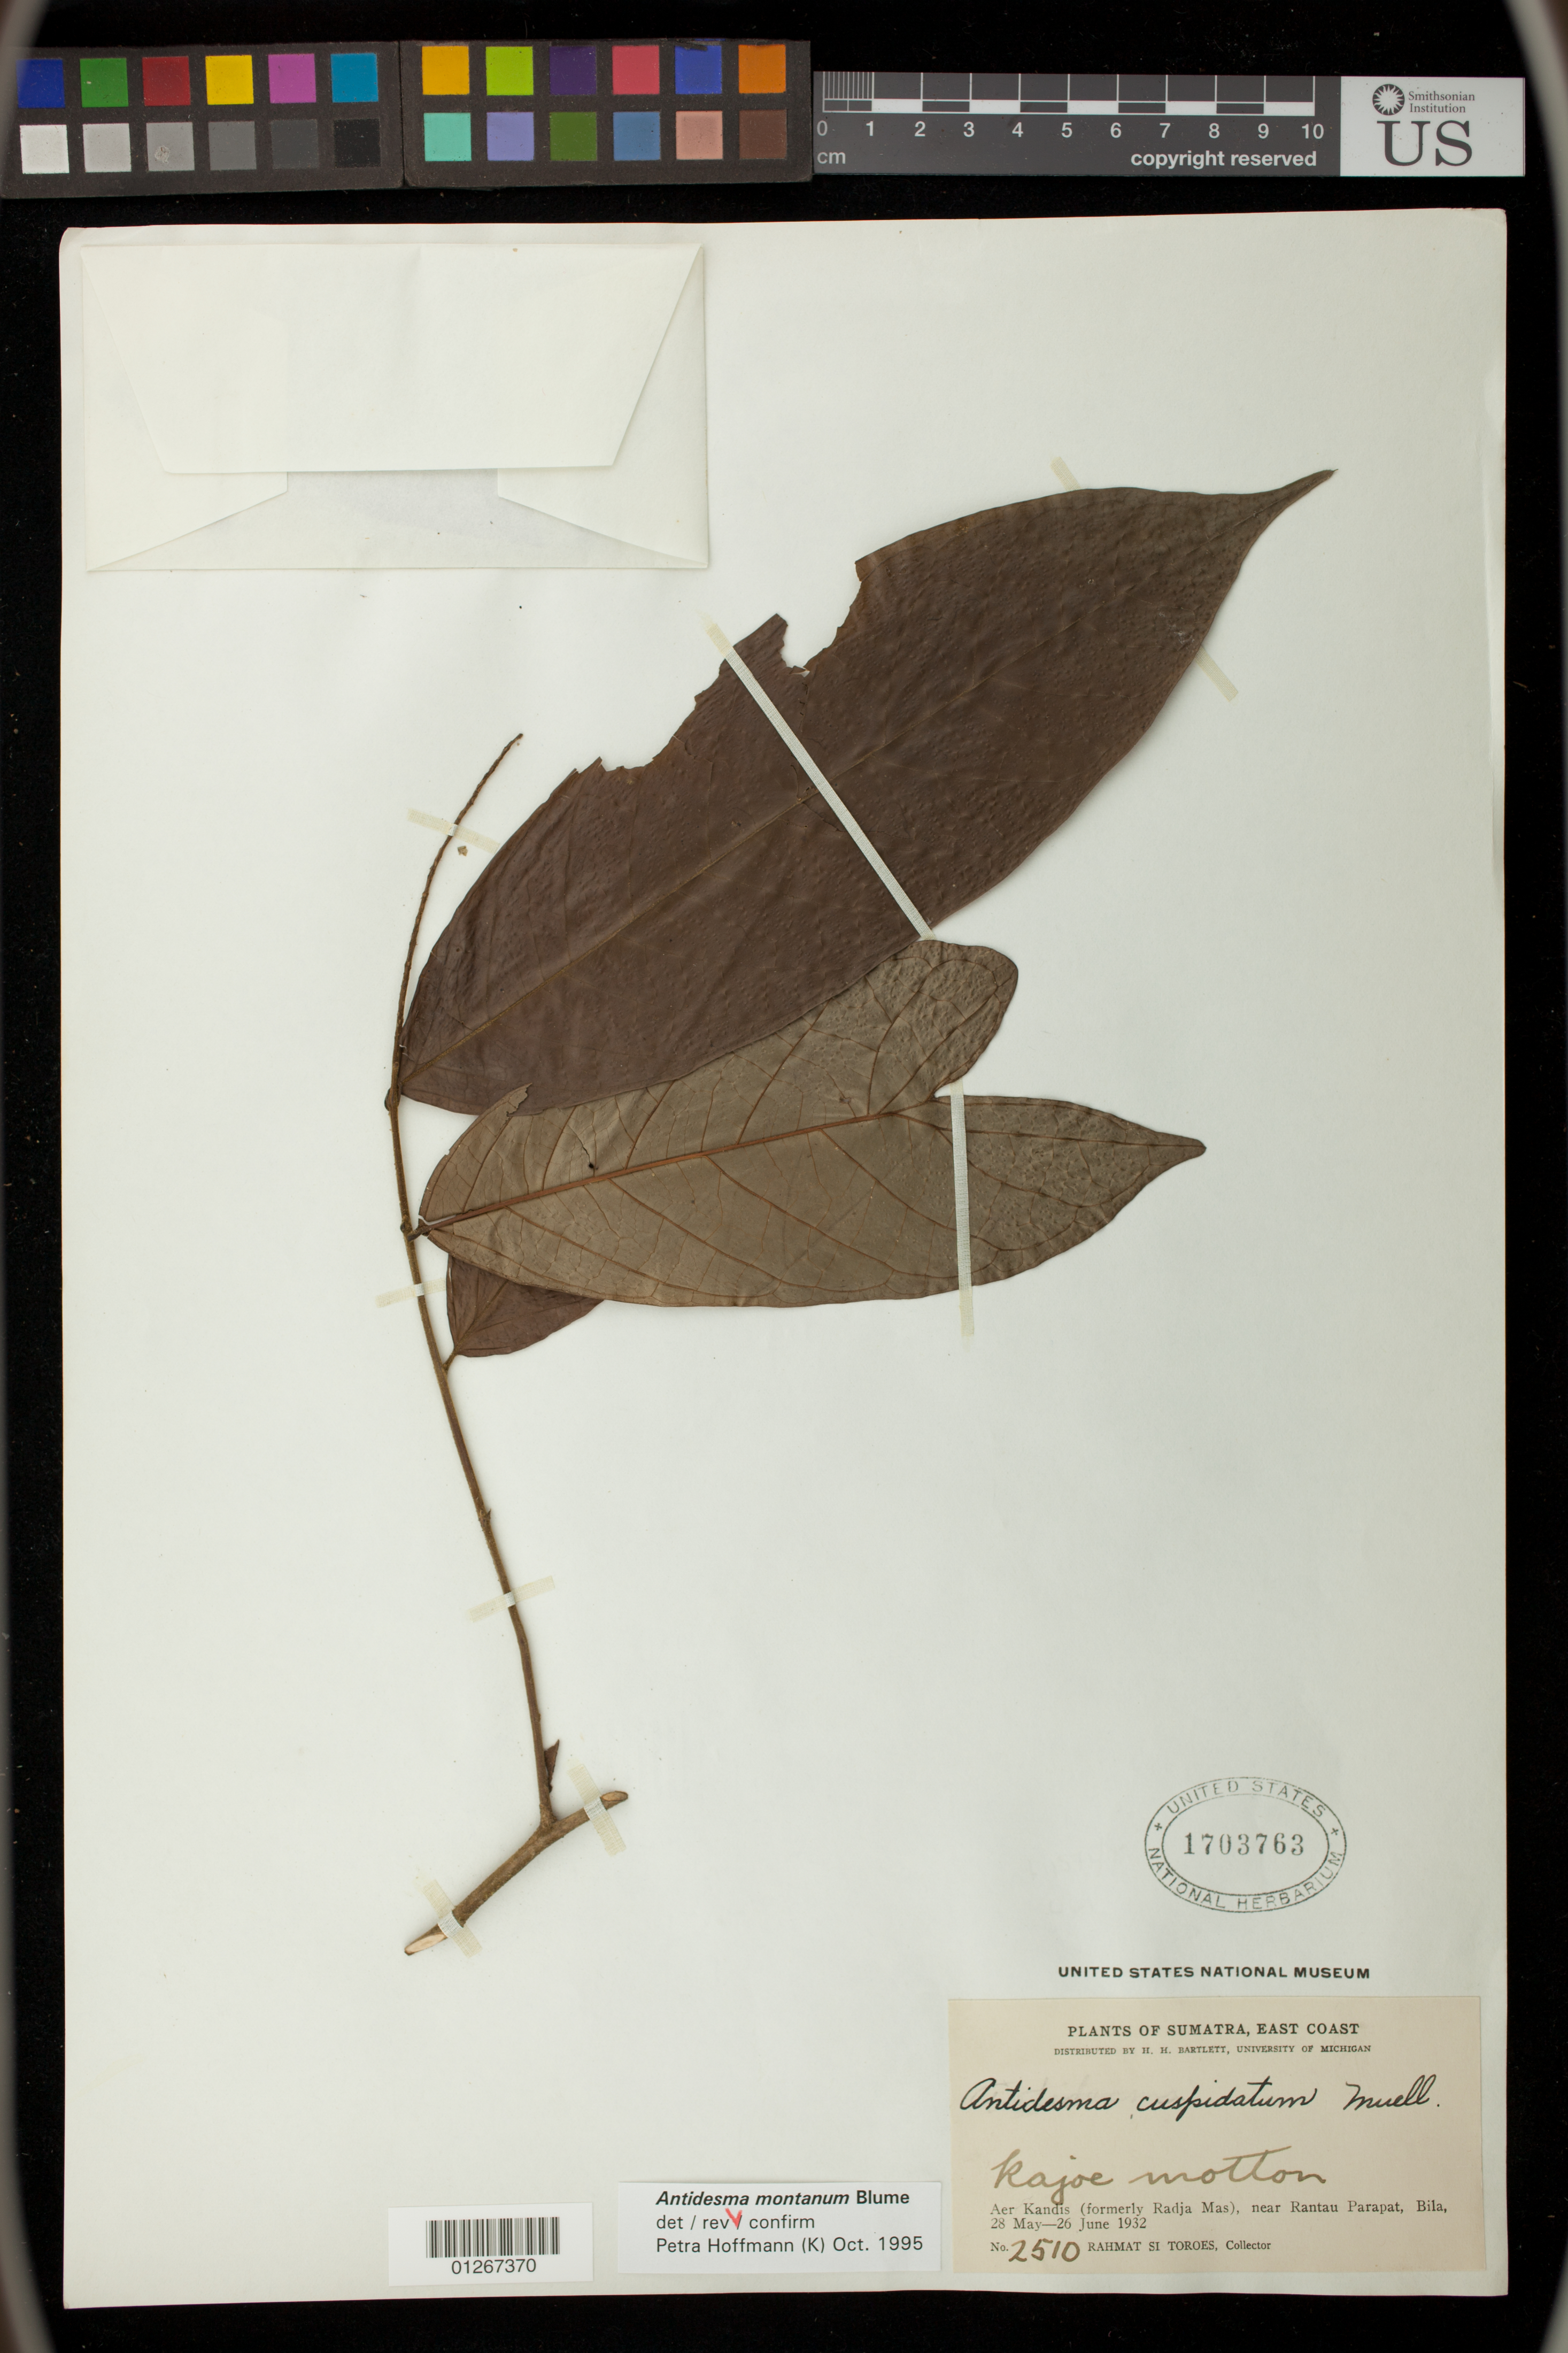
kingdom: Plantae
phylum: Tracheophyta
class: Magnoliopsida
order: Malpighiales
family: Phyllanthaceae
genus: Antidesma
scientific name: Antidesma montanum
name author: Blume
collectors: Rahmat Si Boeea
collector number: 2510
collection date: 1932-05-28/1932-06-26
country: Indonesia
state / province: Sumatra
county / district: Sumatera Utara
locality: Sumatra, East Coast,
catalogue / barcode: US 1703763